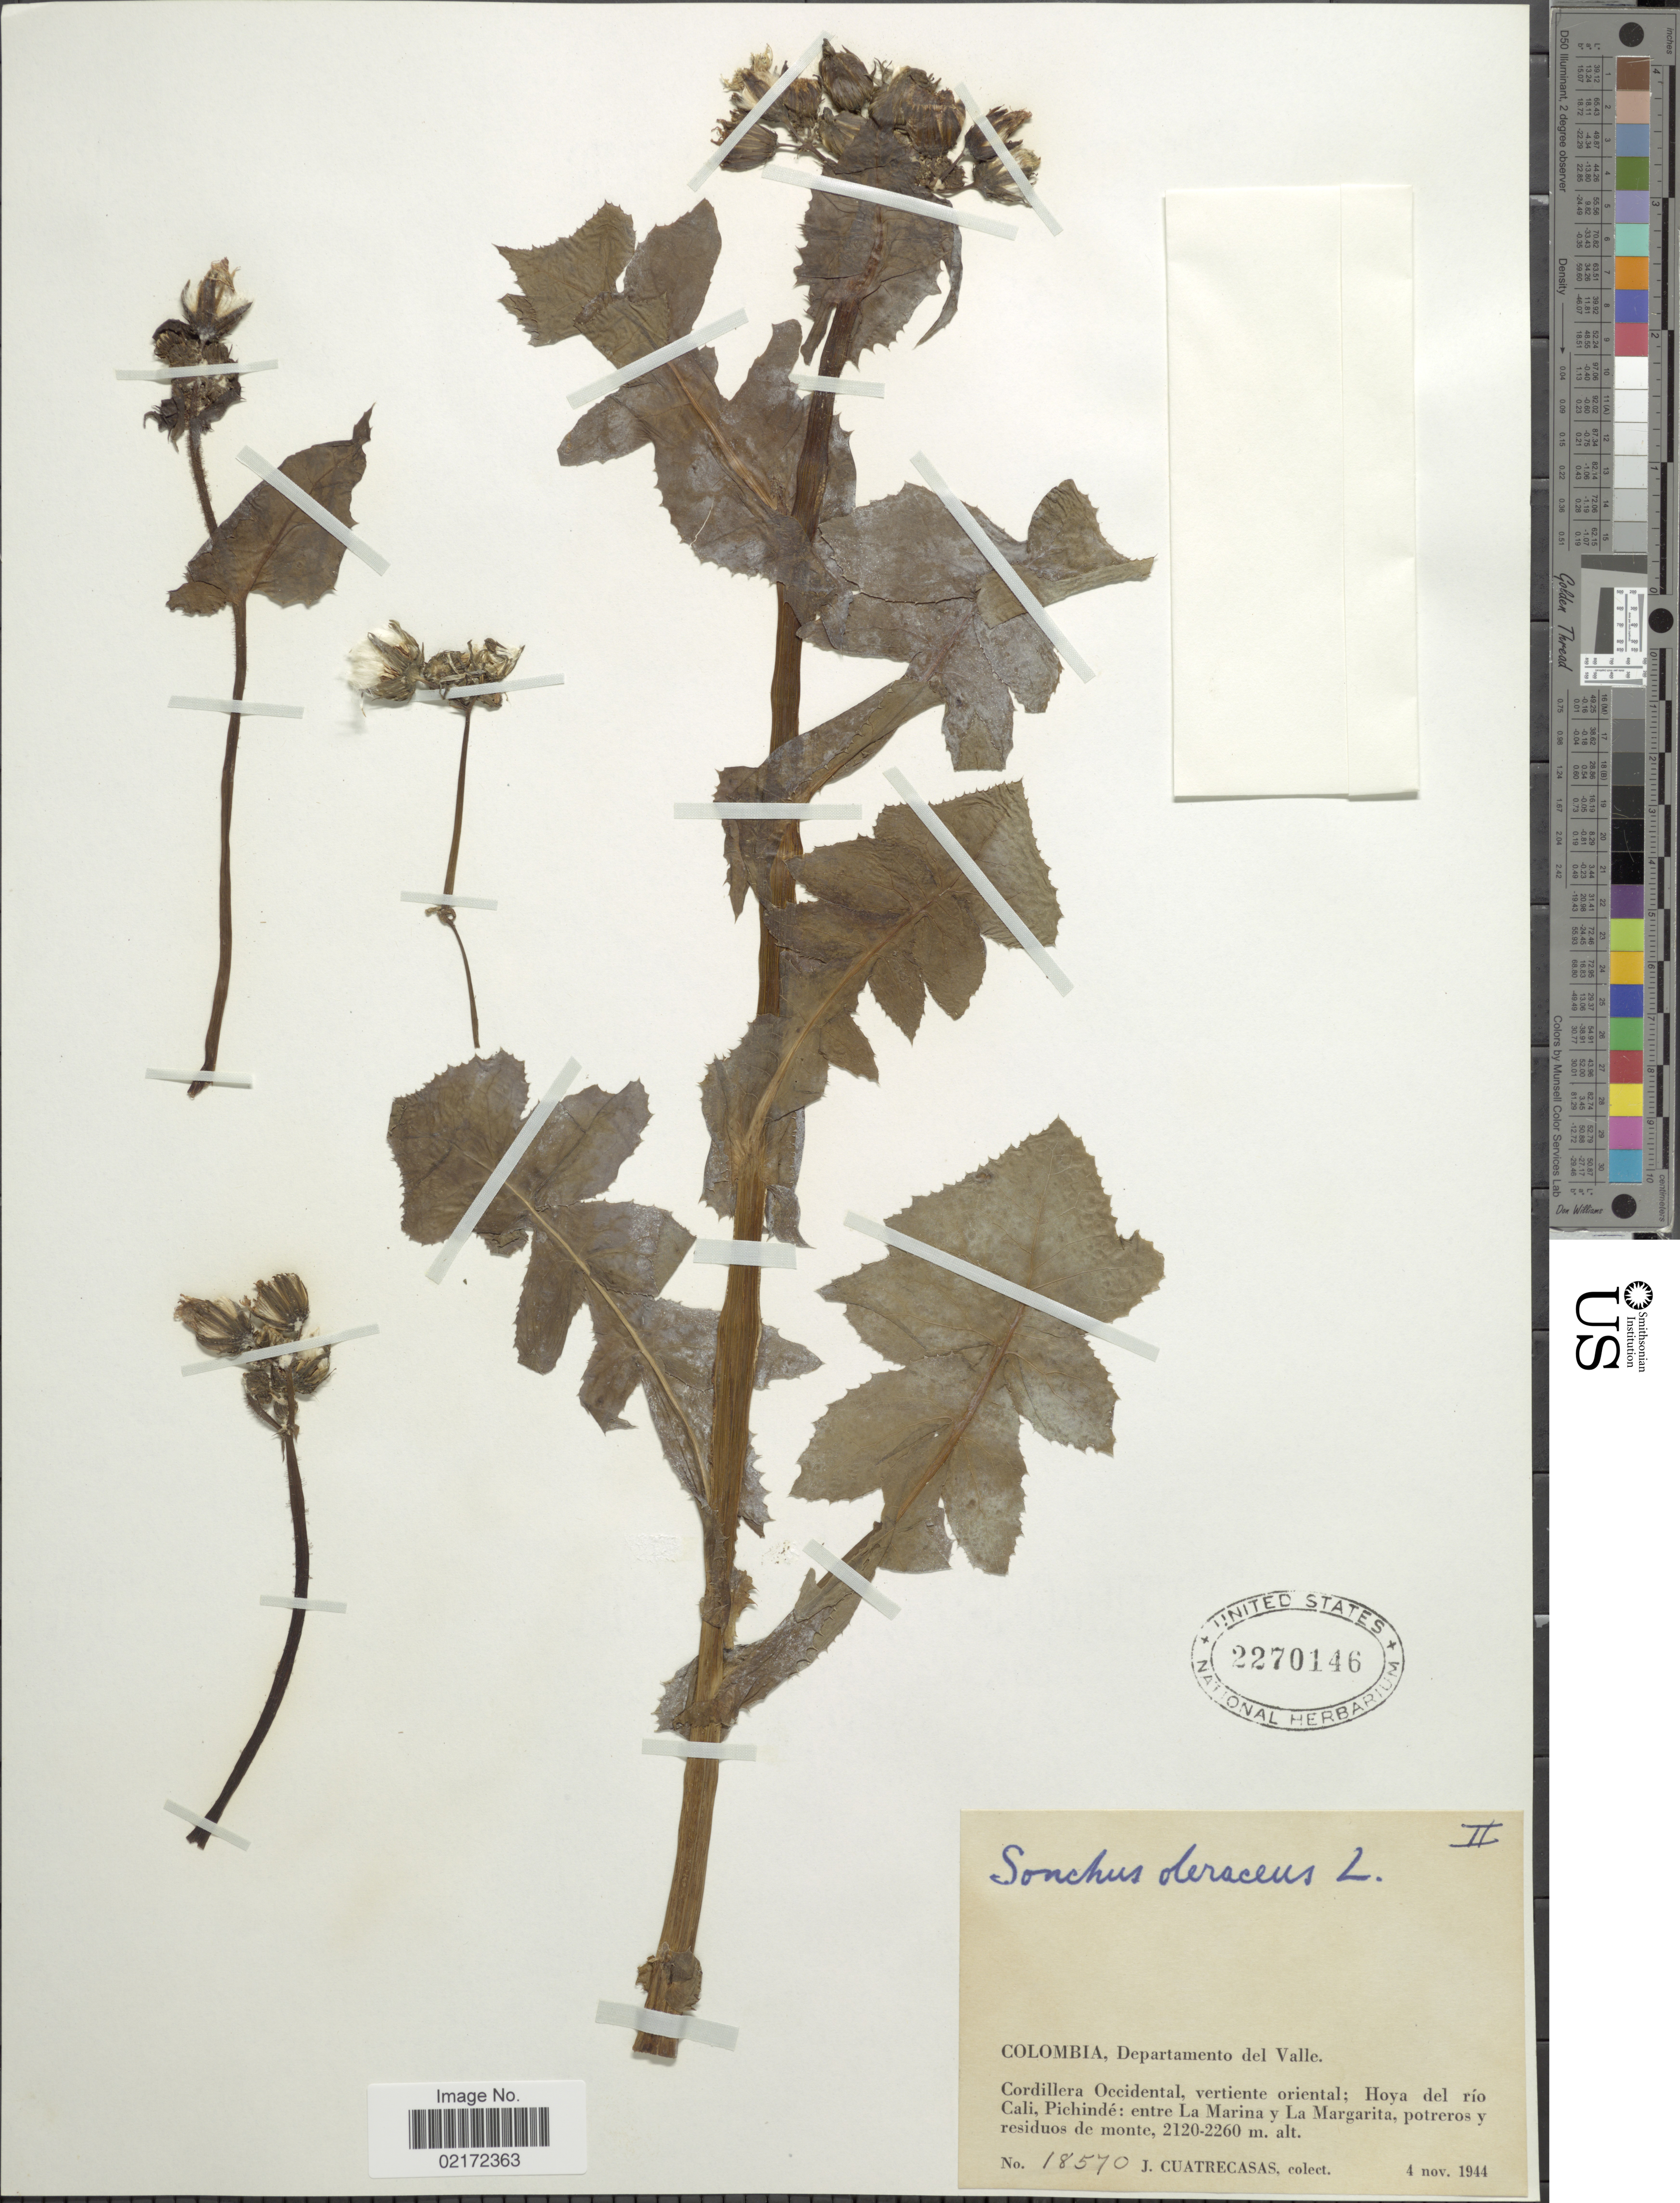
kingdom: Plantae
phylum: Tracheophyta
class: Magnoliopsida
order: Asterales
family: Asteraceae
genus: Sonchus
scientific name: Sonchus oleraceus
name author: L.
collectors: J. Cuatrecasas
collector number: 18570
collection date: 1944-11-04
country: Colombia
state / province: Valle del Cauca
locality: Colombia, Departamento del Valle. Cordillera Occidental, vertiente oriental; Hoya del río Cali, Pichindé: entre La Marina y La Margarita, potreros y residuos de monte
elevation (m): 2120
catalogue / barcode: US 2270146